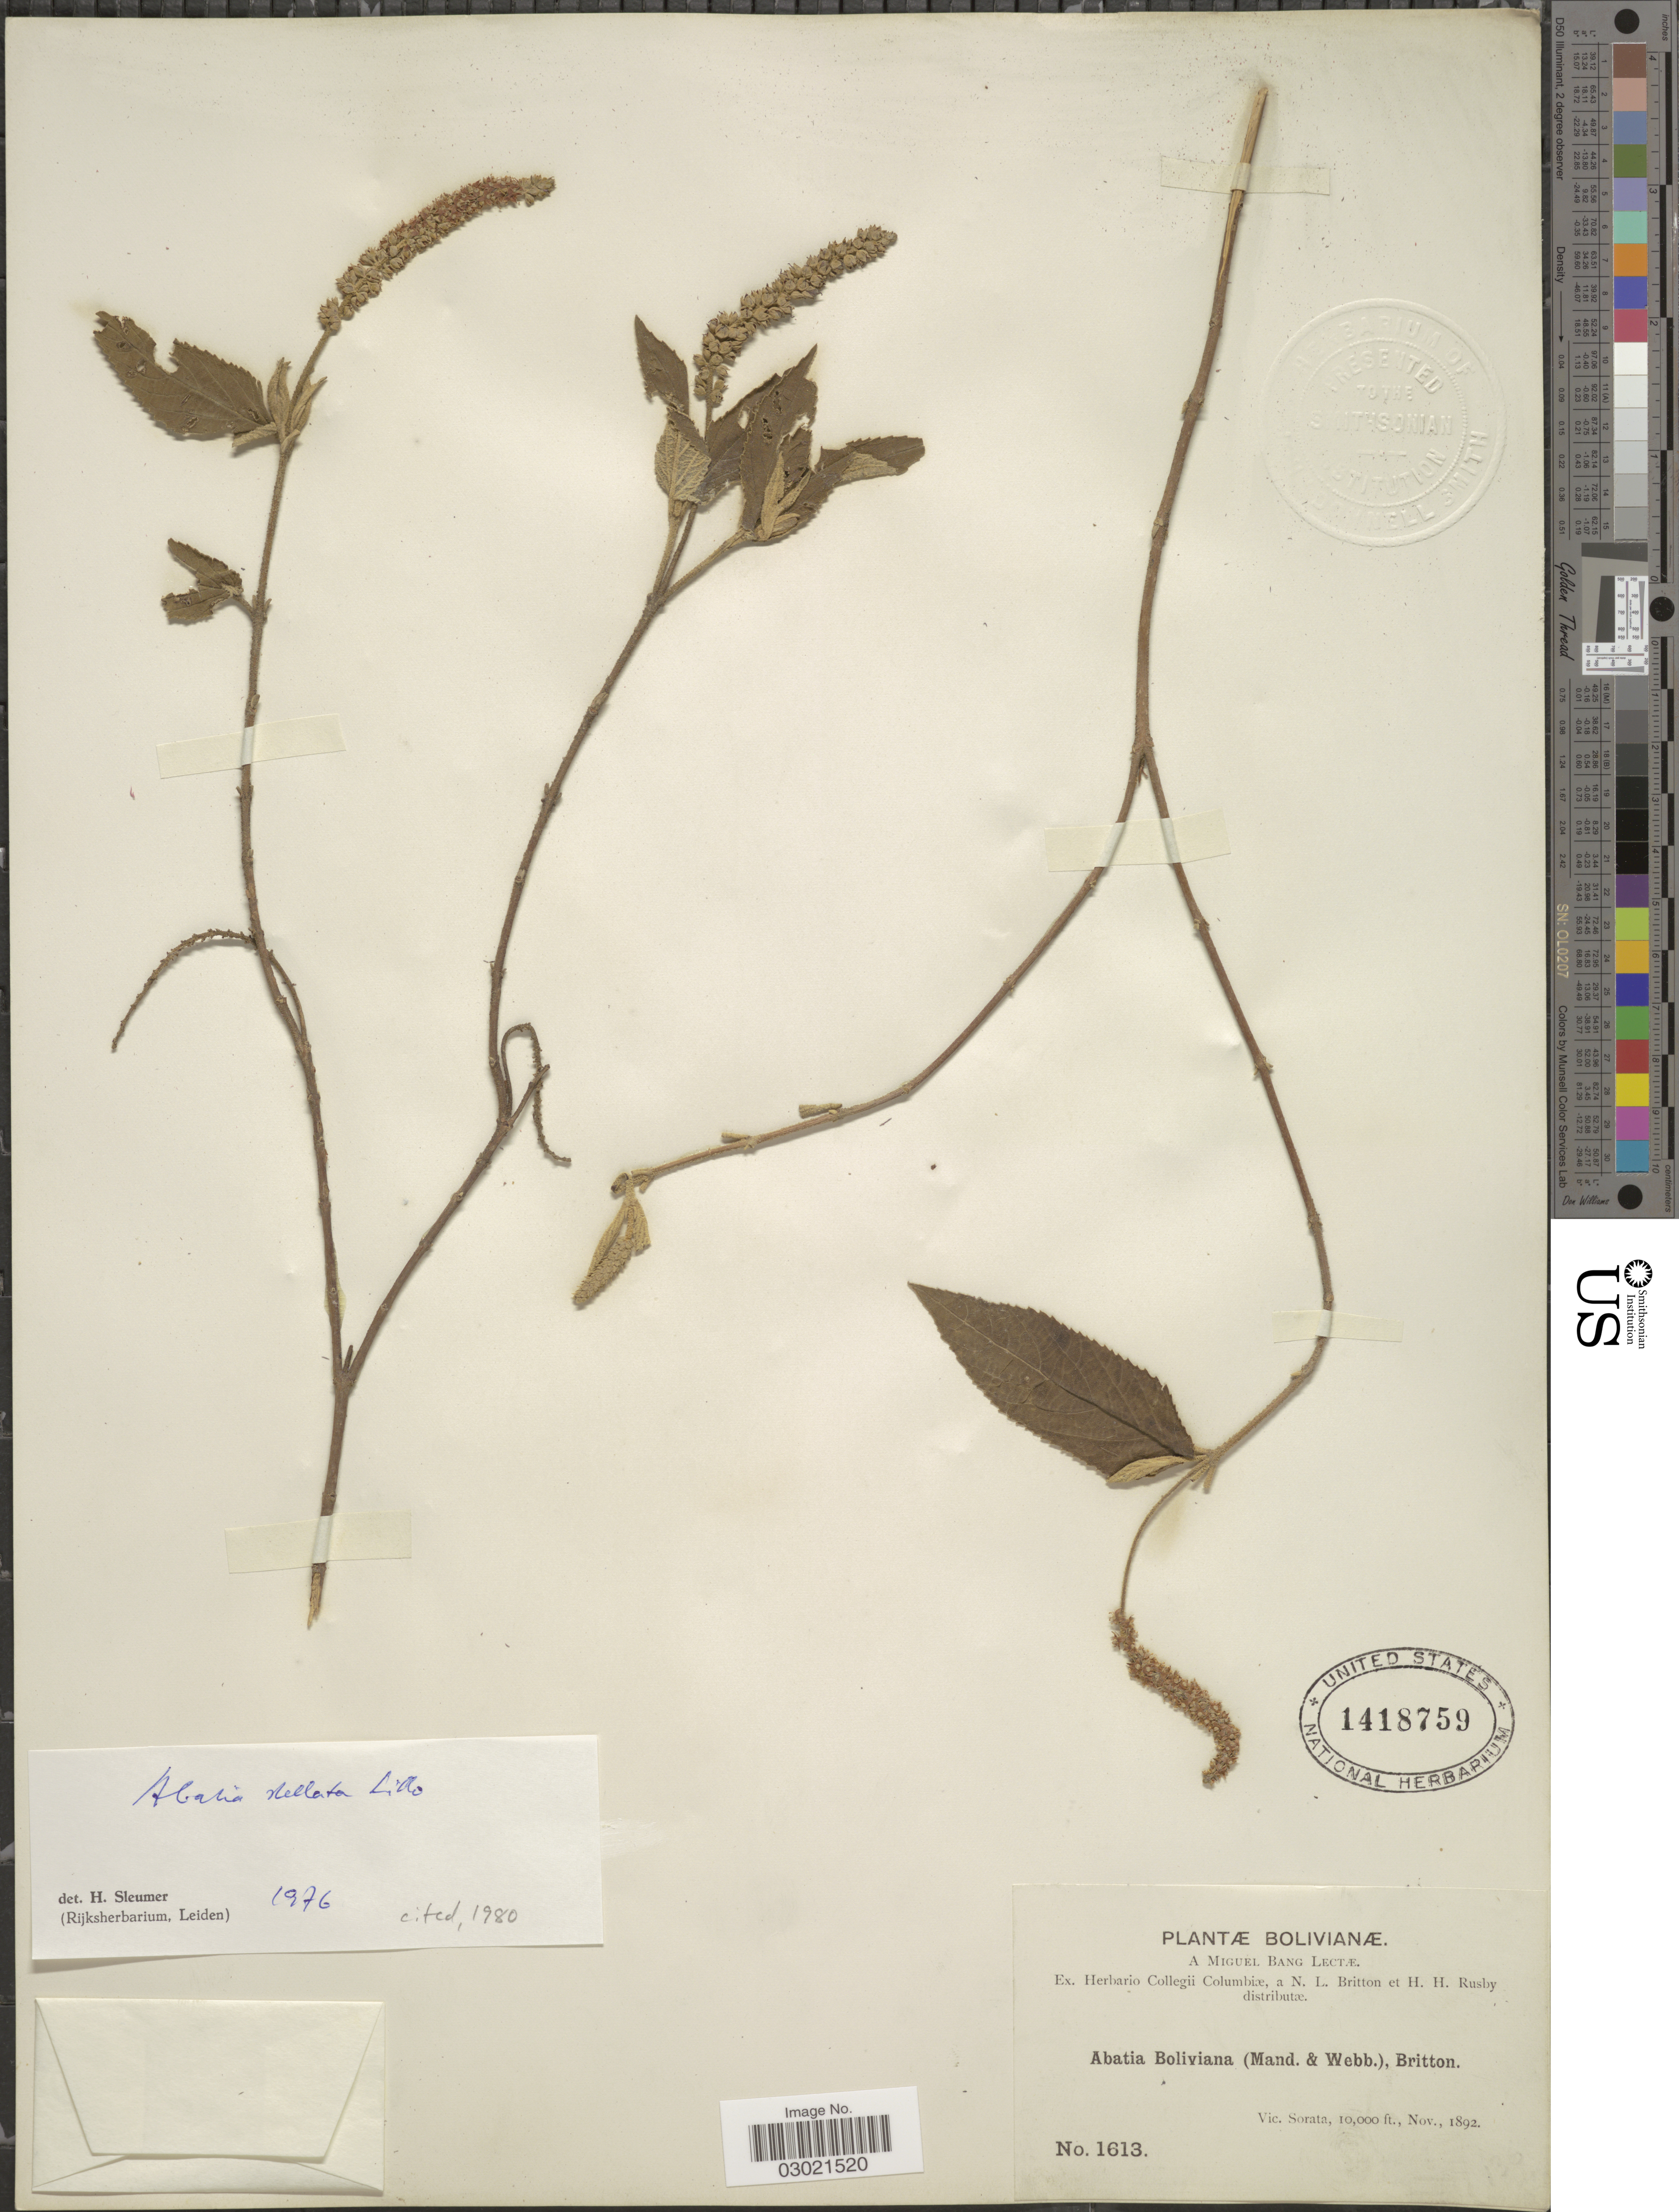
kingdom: Plantae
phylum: Tracheophyta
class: Magnoliopsida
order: Malpighiales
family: Salicaceae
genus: Abatia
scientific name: Abatia stellata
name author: Lillo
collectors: M. Bang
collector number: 1613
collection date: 1892-11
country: Bolivia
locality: Vic. Sorata.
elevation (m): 3048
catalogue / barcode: US 1418759